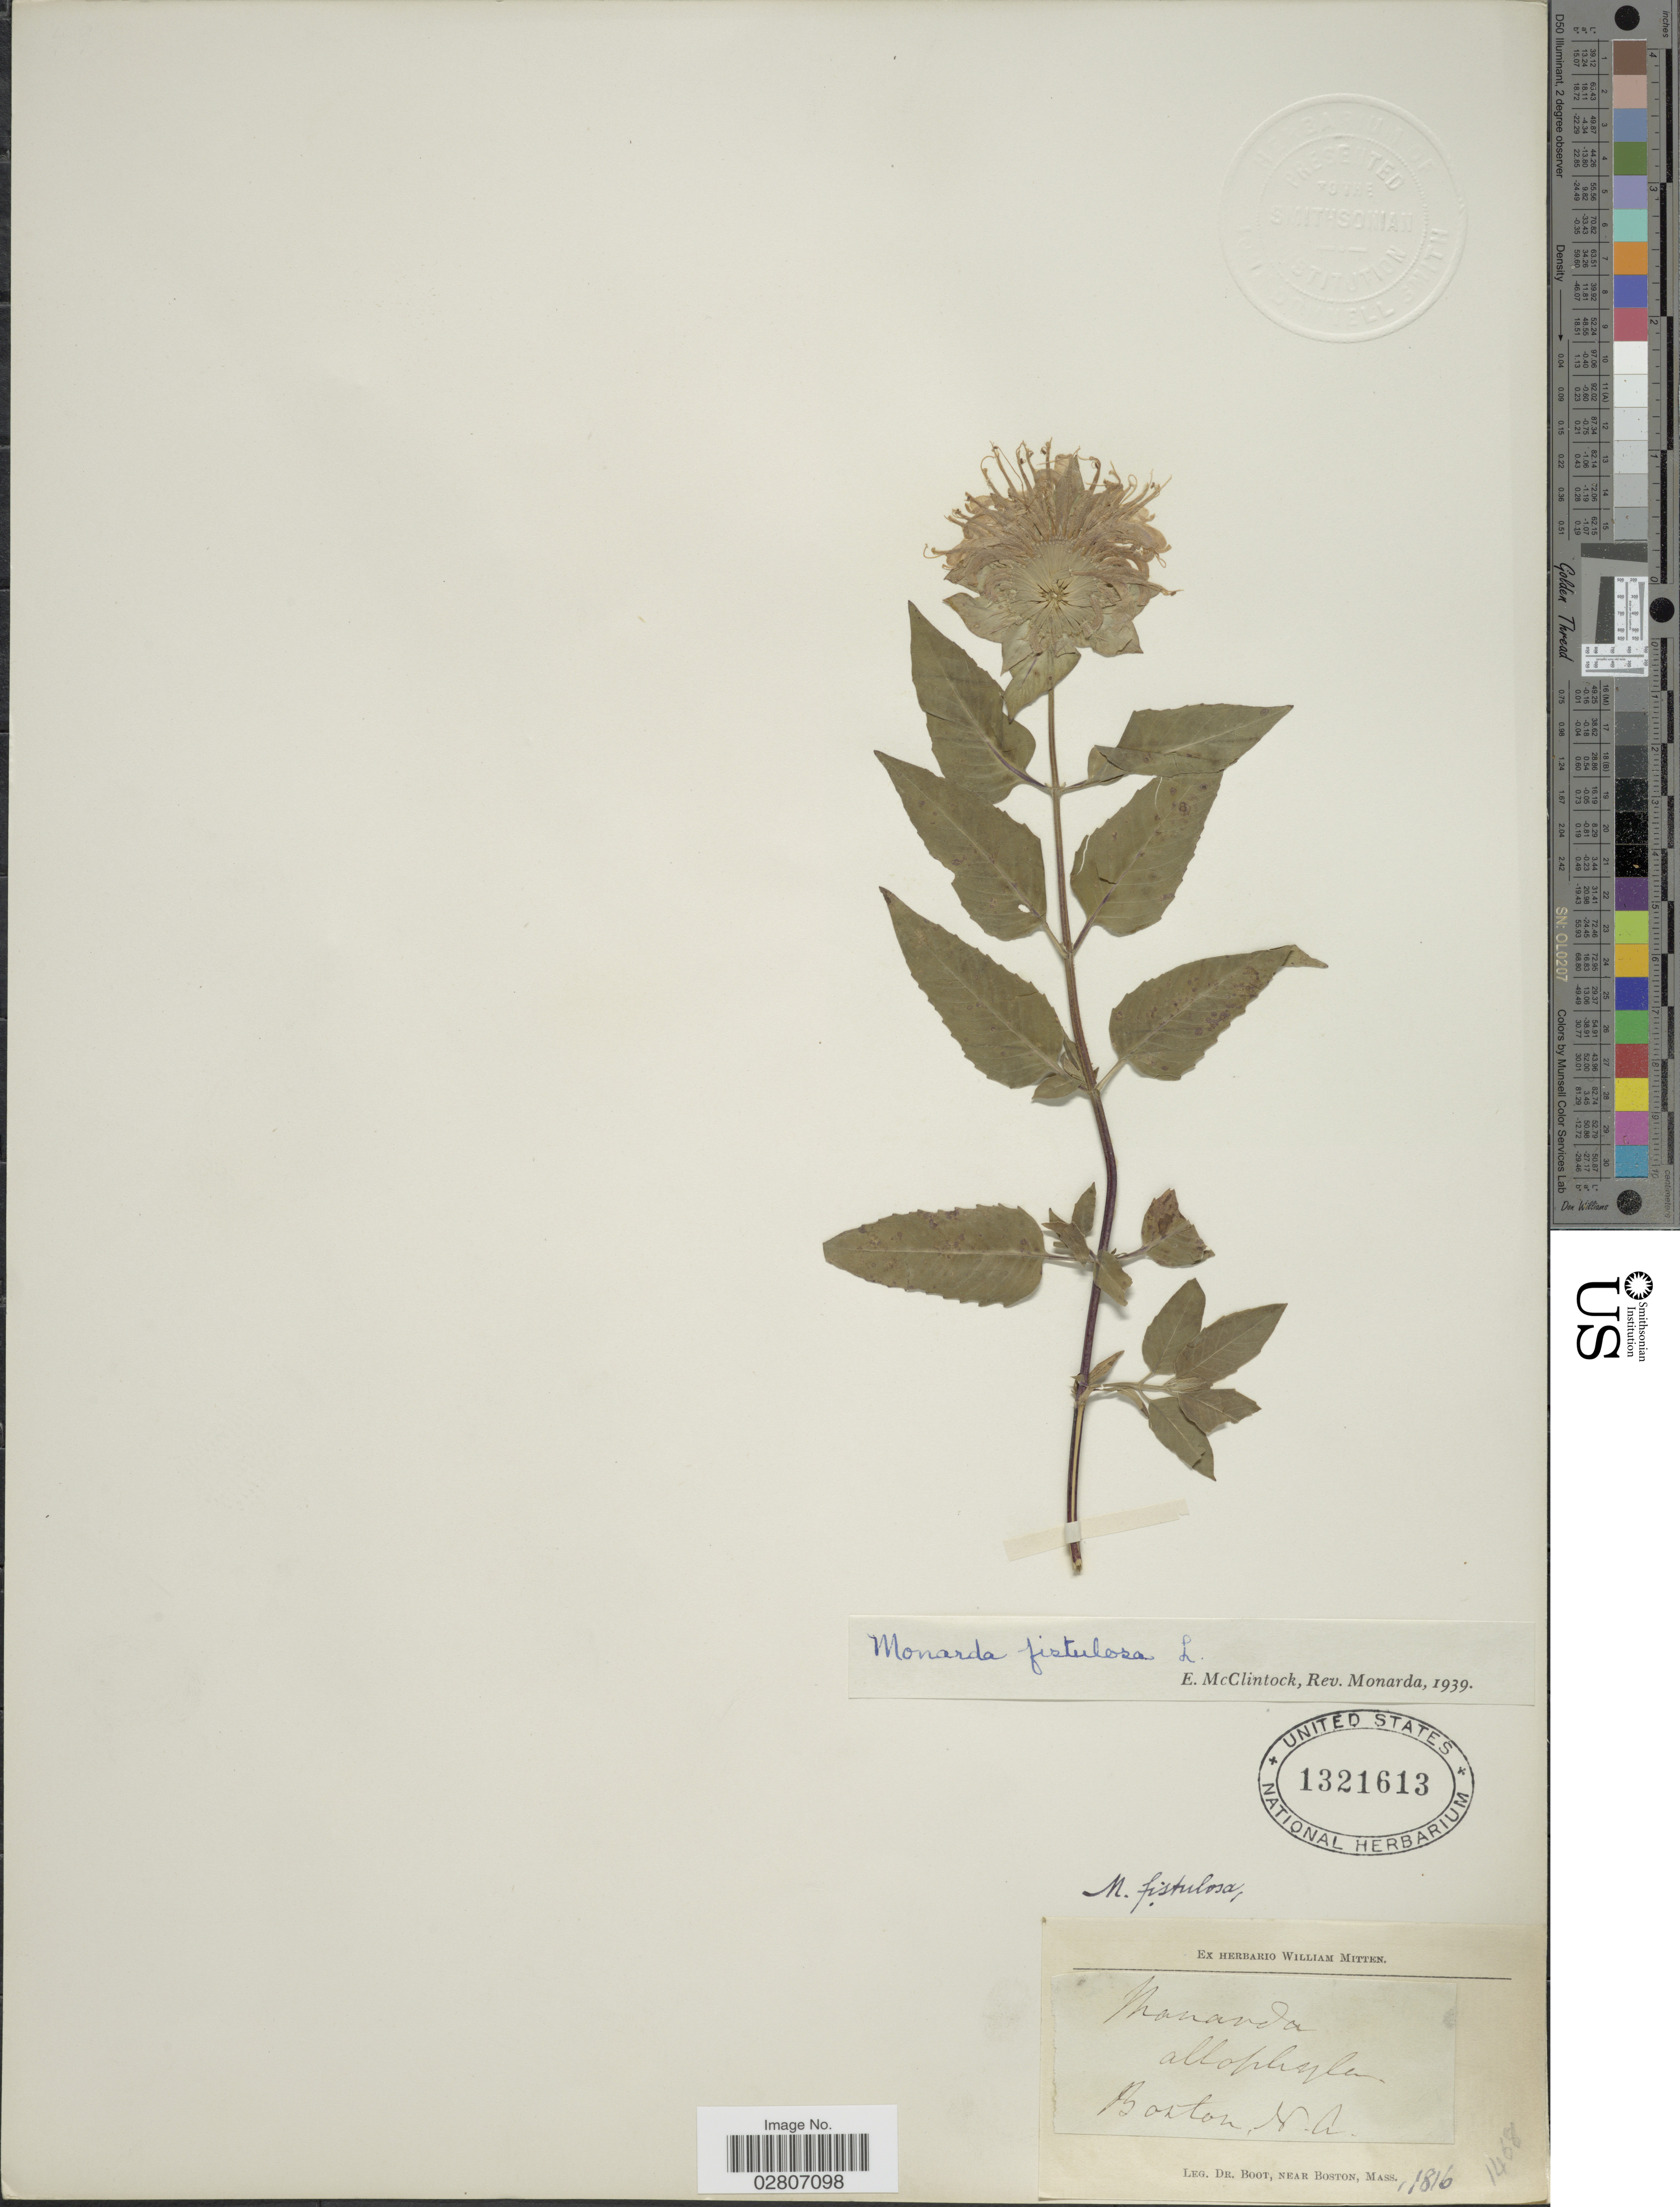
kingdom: Plantae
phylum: Tracheophyta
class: Magnoliopsida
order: Lamiales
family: Lamiaceae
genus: Monarda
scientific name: Monarda fistulosa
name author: L.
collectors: Boot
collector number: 1468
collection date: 1816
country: United States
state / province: North Carolina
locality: Boston.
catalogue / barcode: US 1321613